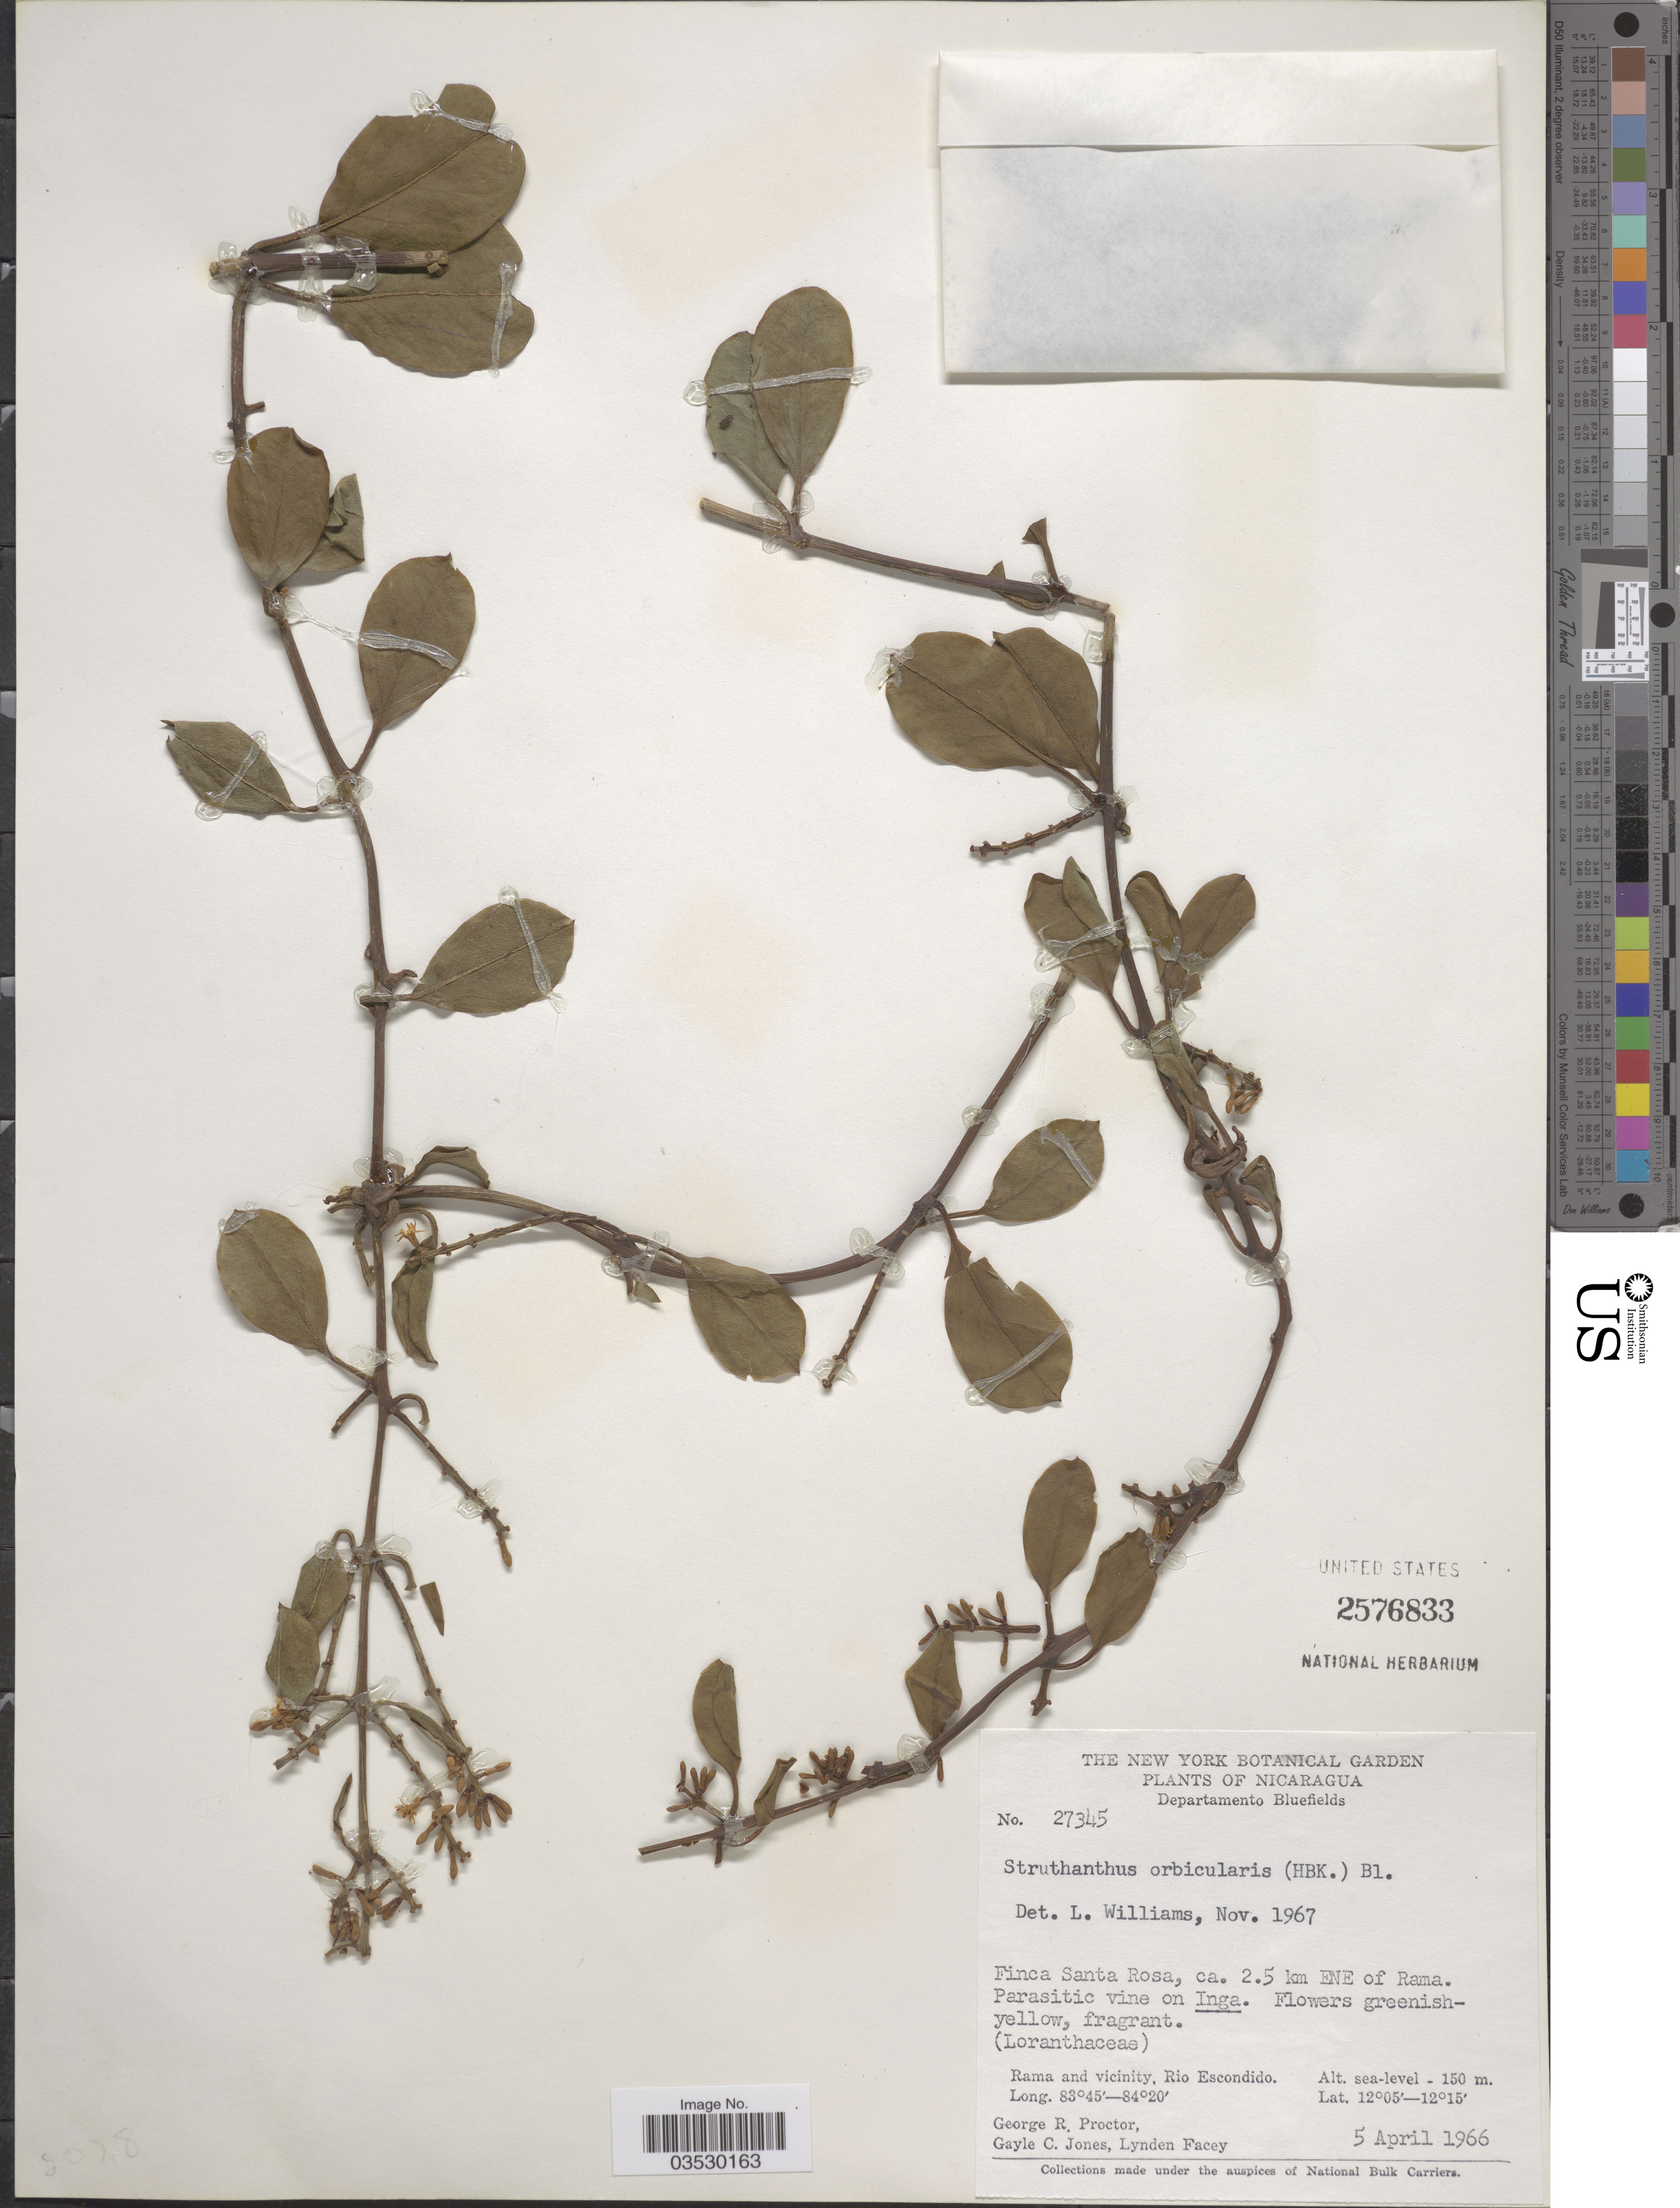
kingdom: Plantae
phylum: Tracheophyta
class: Magnoliopsida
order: Santalales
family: Loranthaceae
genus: Struthanthus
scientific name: Struthanthus orbicularis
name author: (Kunth) Blume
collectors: G. R. Proctor, G. C. Jones & L. Facey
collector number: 27345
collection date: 1966-04-05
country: Nicaragua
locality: Departamento Bluefields. Finca Santa Rosa, ca. 2.5 km ENE of Rama. Rama and vicinity, Rio Escondido.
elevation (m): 0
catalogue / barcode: US 2576833